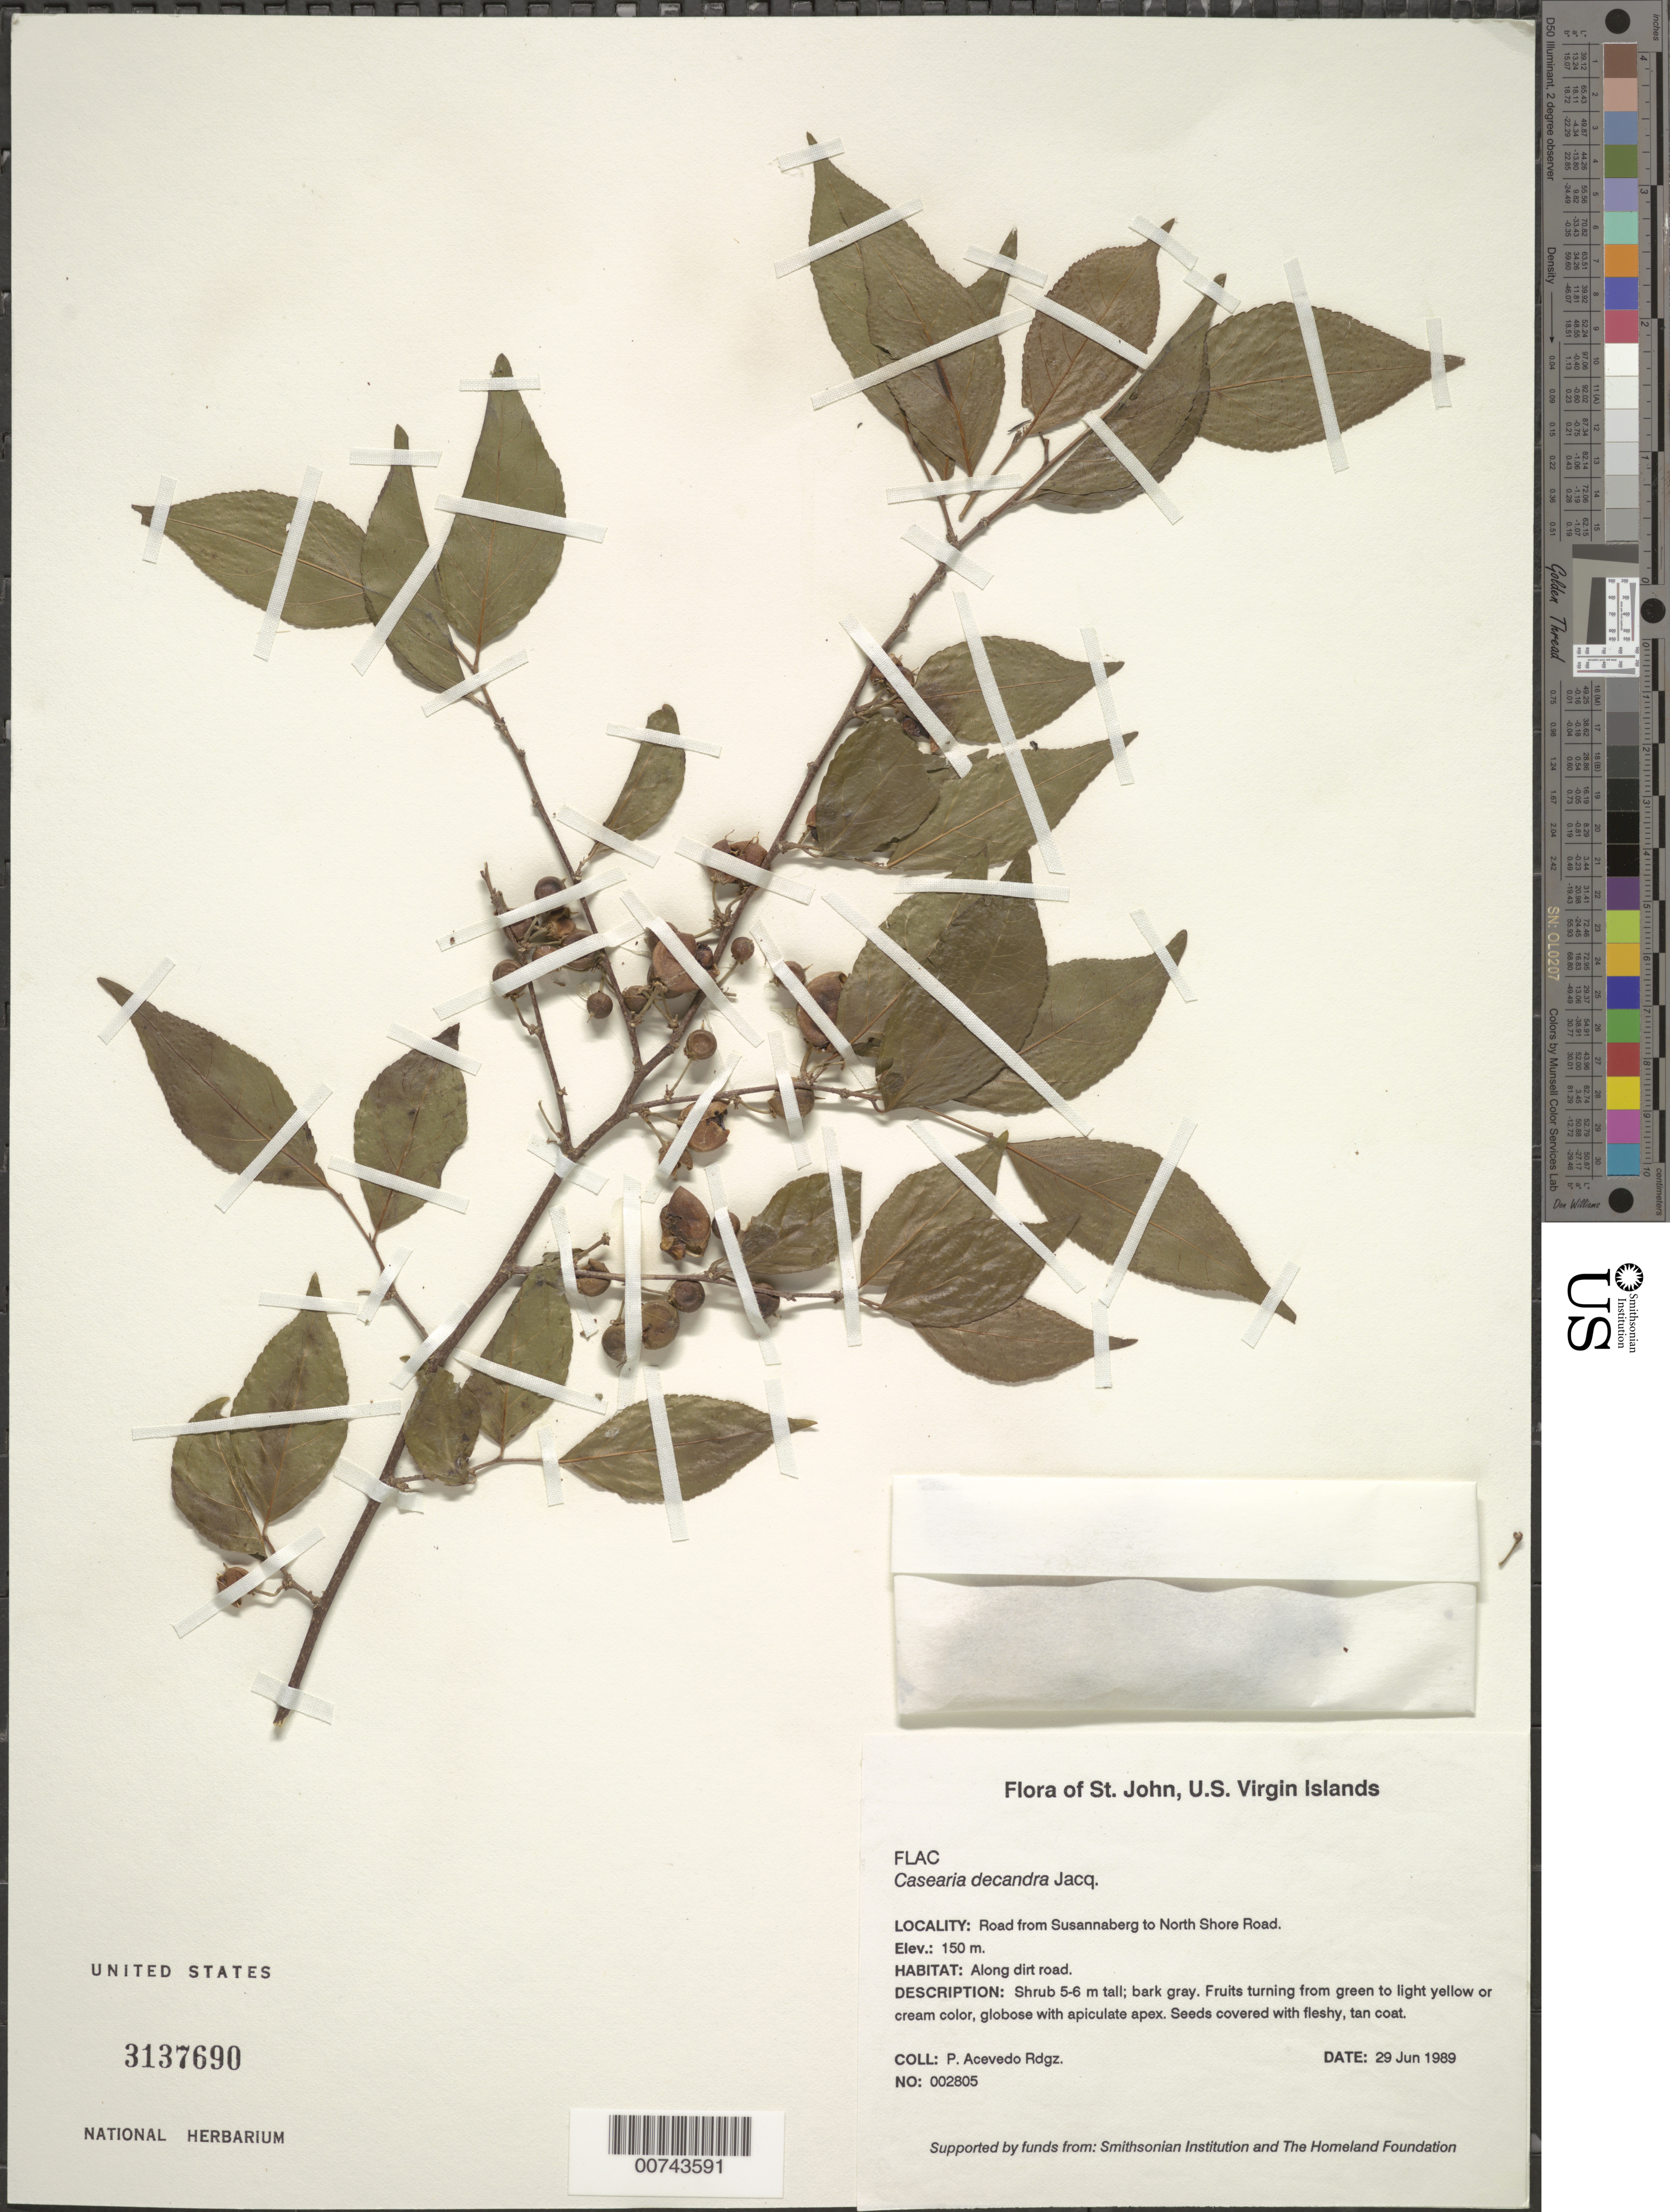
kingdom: Plantae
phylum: Tracheophyta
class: Magnoliopsida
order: Malpighiales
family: Salicaceae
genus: Casearia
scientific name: Casearia decandra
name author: Jacq.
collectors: P. Acevedo-Rodr.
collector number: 2805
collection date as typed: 29 Jun 1989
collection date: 1989-06-29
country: U.S. Virgin Islands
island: St. John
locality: Cruz Bay Quarter; Dirt road from Susannaberg to North Shore Road.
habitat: Along dirt road.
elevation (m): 150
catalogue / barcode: US 3137690